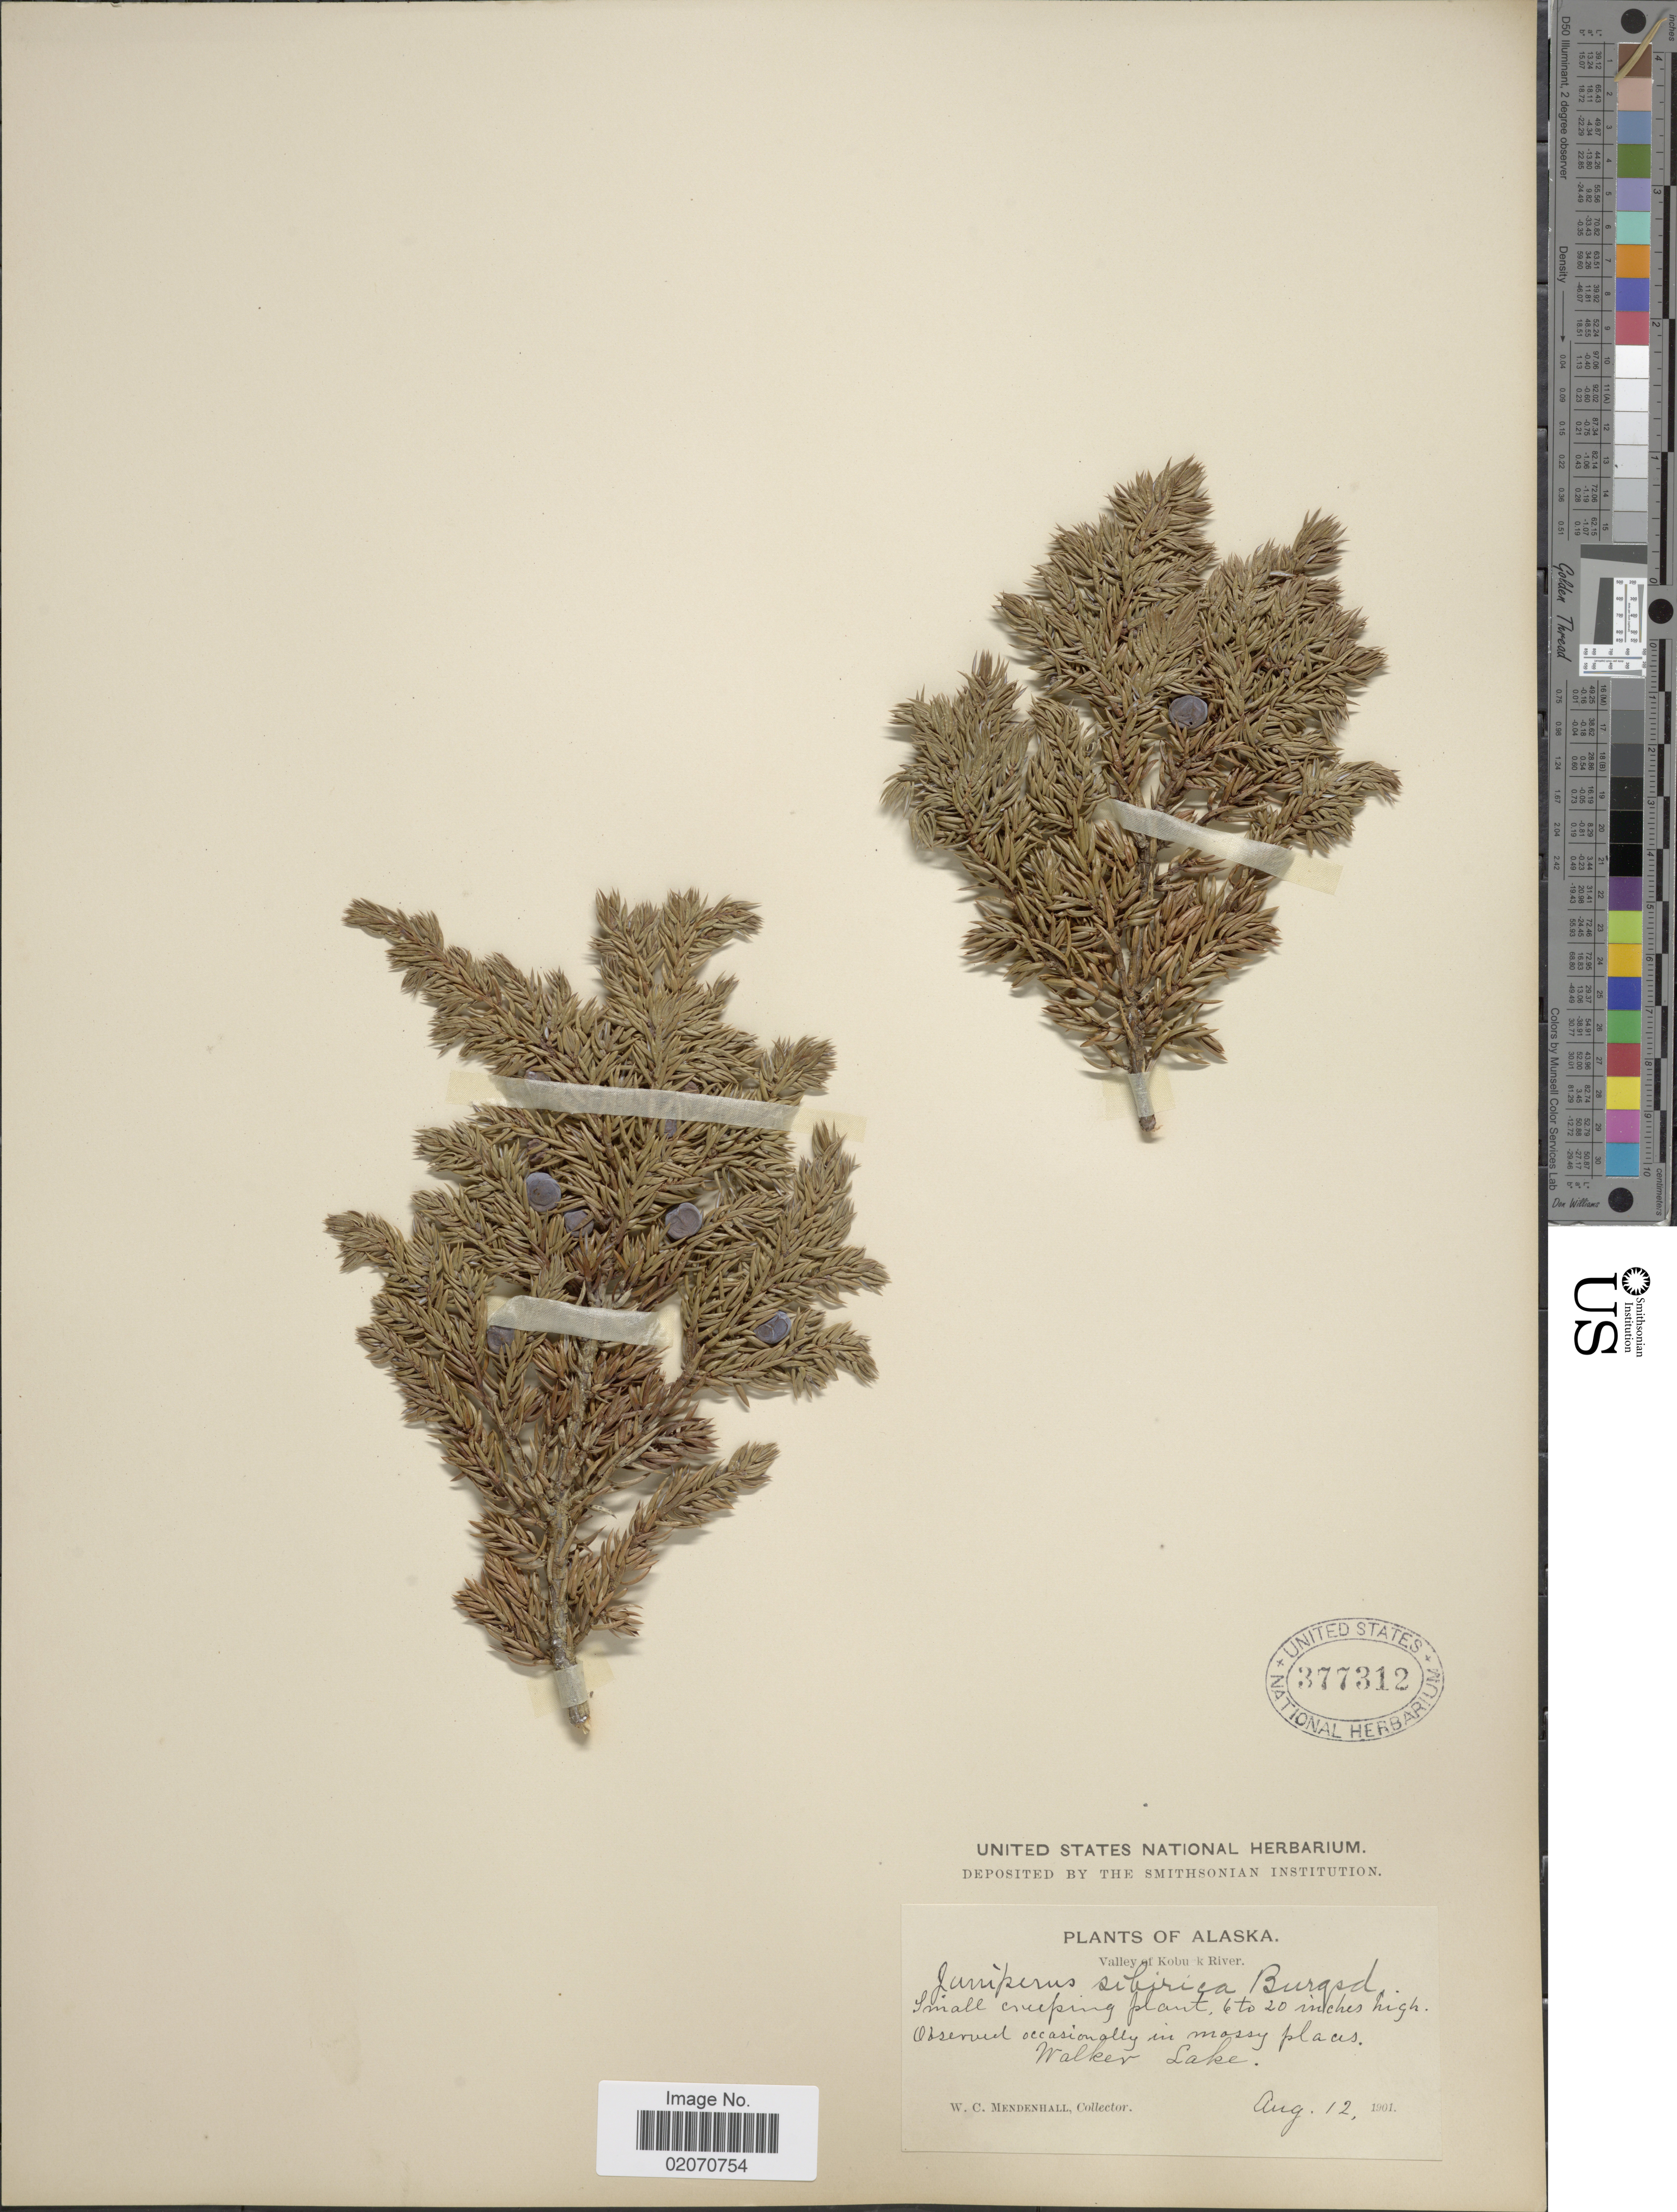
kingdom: Plantae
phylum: Tracheophyta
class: Pinopsida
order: Pinales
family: Cupressaceae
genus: Juniperus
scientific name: Juniperus communis subsp. nana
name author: (Willd.) Syme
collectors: W. Mendenhall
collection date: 1901-08-12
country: United States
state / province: Alaska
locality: Valley of Kobusk River, Walker Lake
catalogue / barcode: US 377312